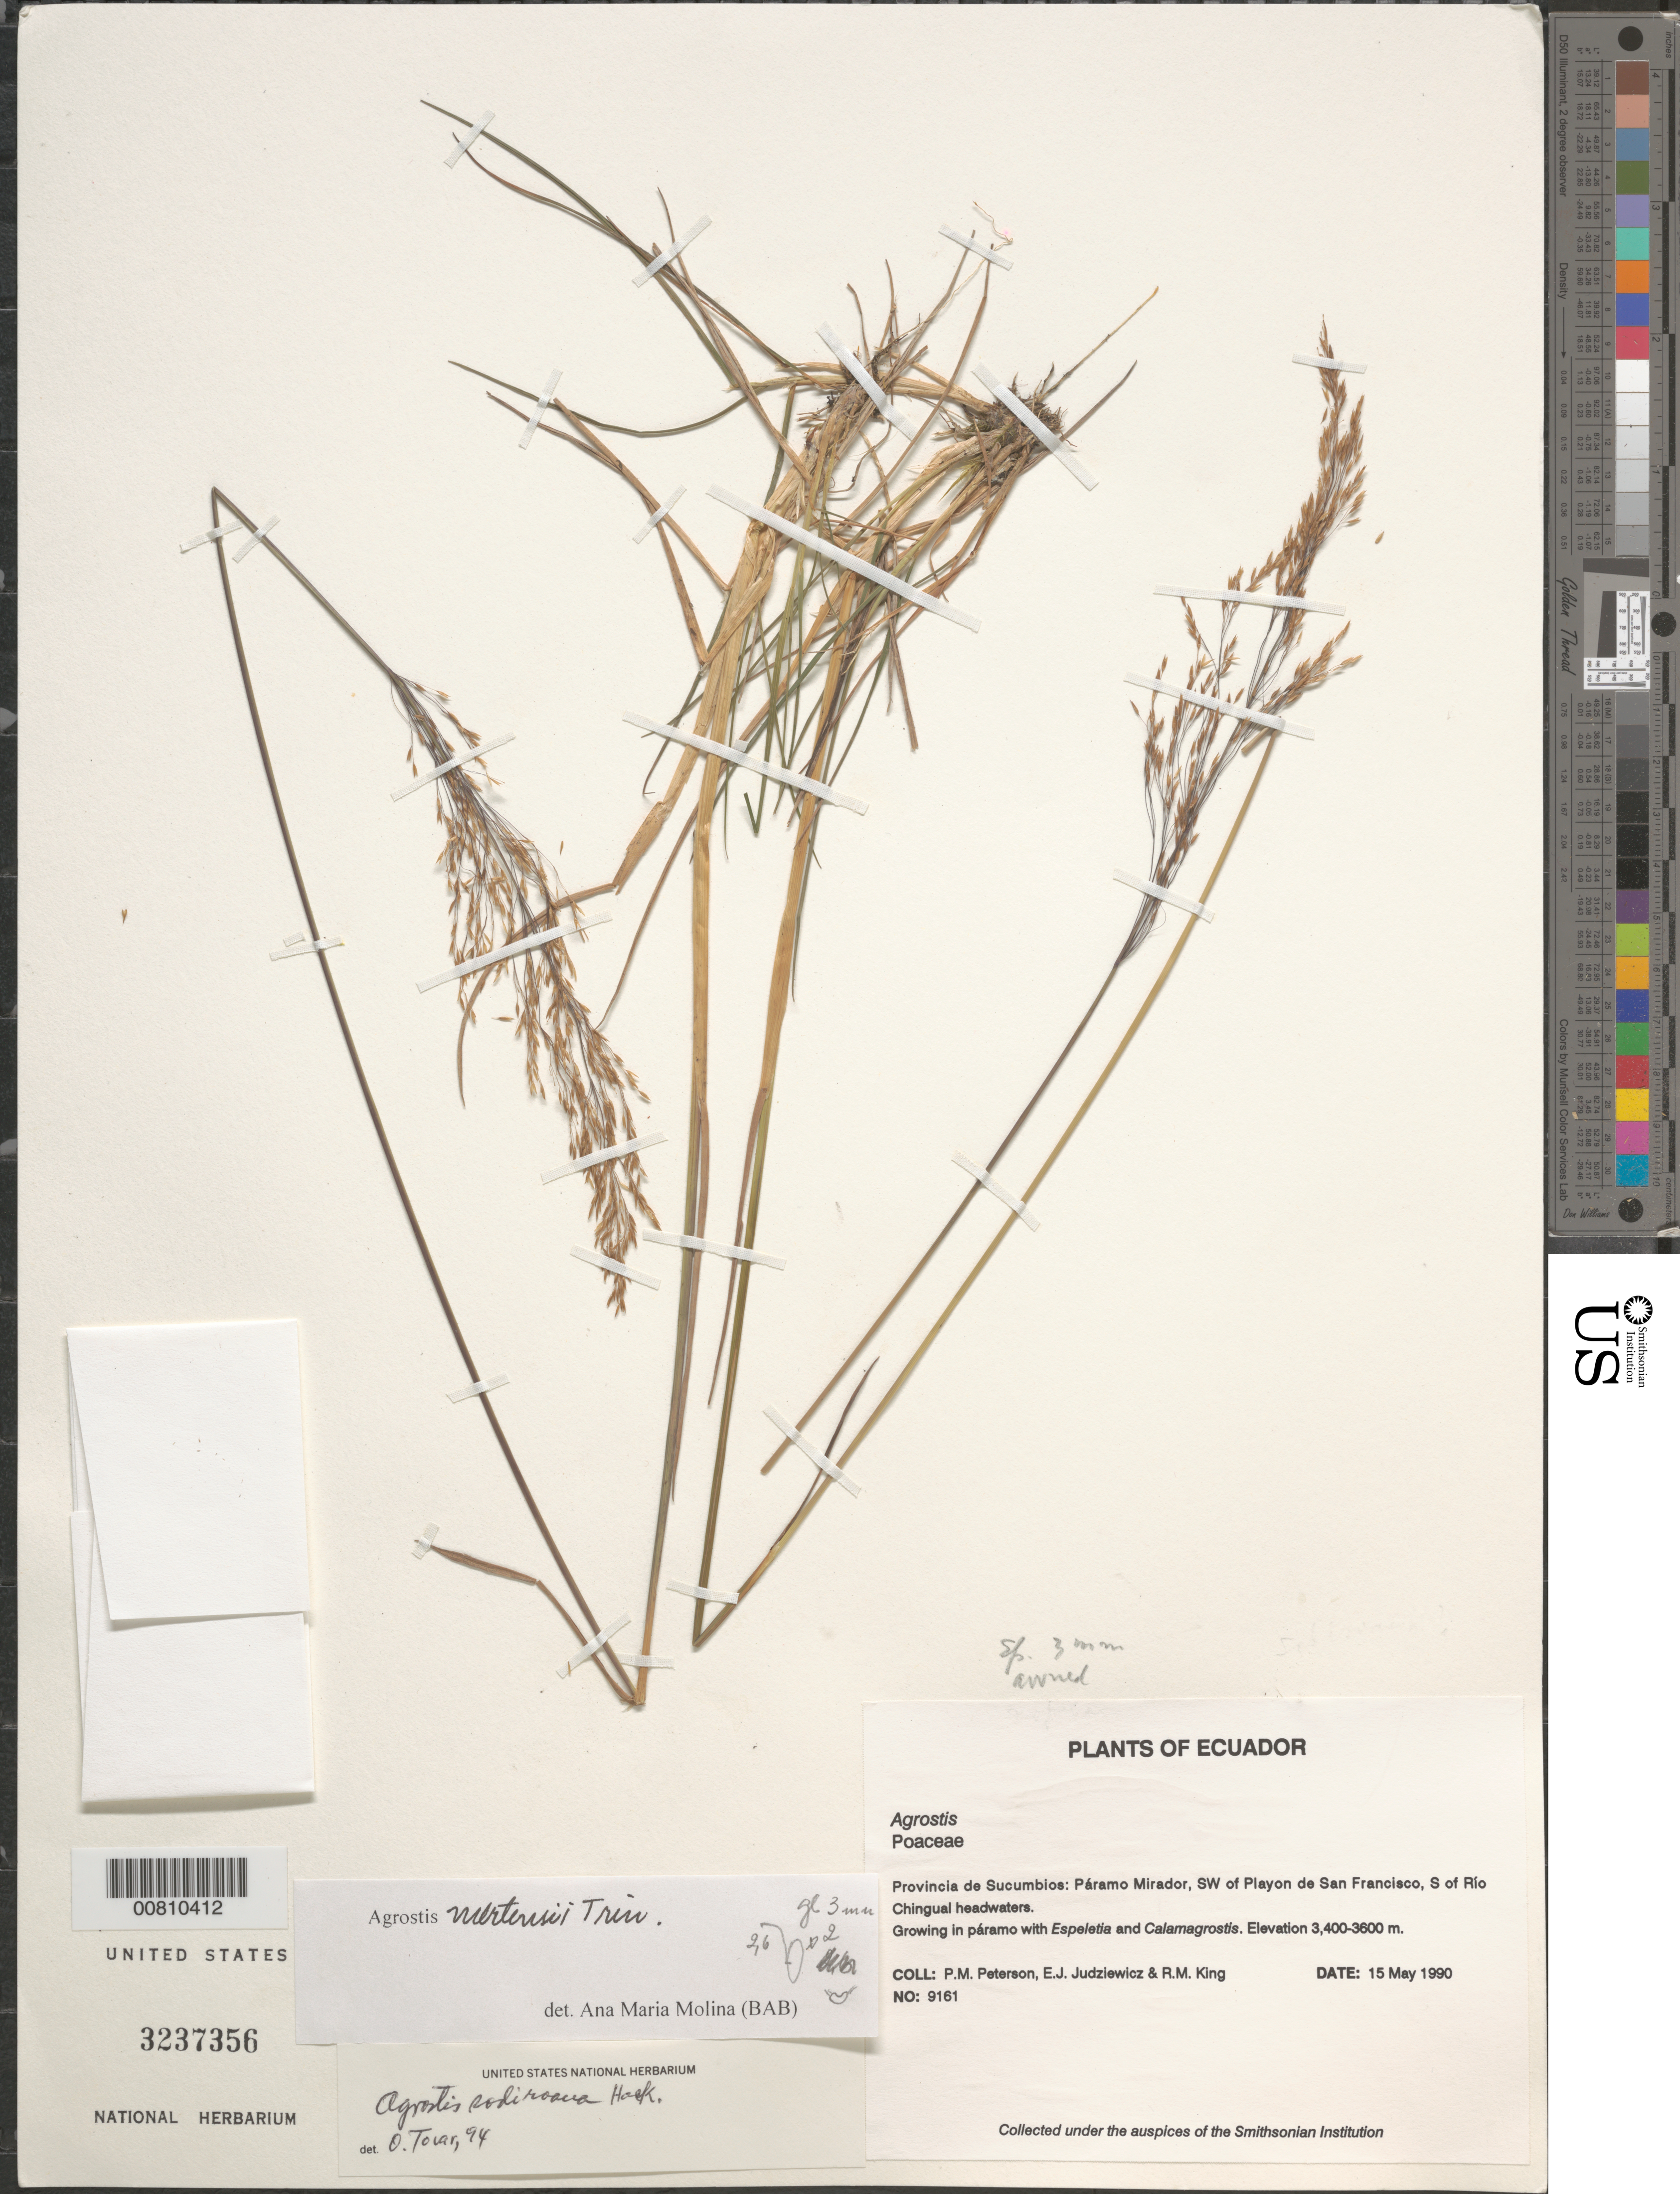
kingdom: Plantae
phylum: Tracheophyta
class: Liliopsida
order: Poales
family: Poaceae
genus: Agrostis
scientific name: Agrostis mertensii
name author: Trin.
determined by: Molina, Ana M. de R.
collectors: P. M. Peterson, E. J. Judziewicz & R. M. King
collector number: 09161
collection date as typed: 15 May 1990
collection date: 1990-05-15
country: Ecuador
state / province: Sucumbios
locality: Páramo Mirador, SW of Playon de San Francisco, S of Río Chingual headwaters.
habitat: Growing in paramo with Espeletia and Calamagrostis.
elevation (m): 3400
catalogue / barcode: US 3237356